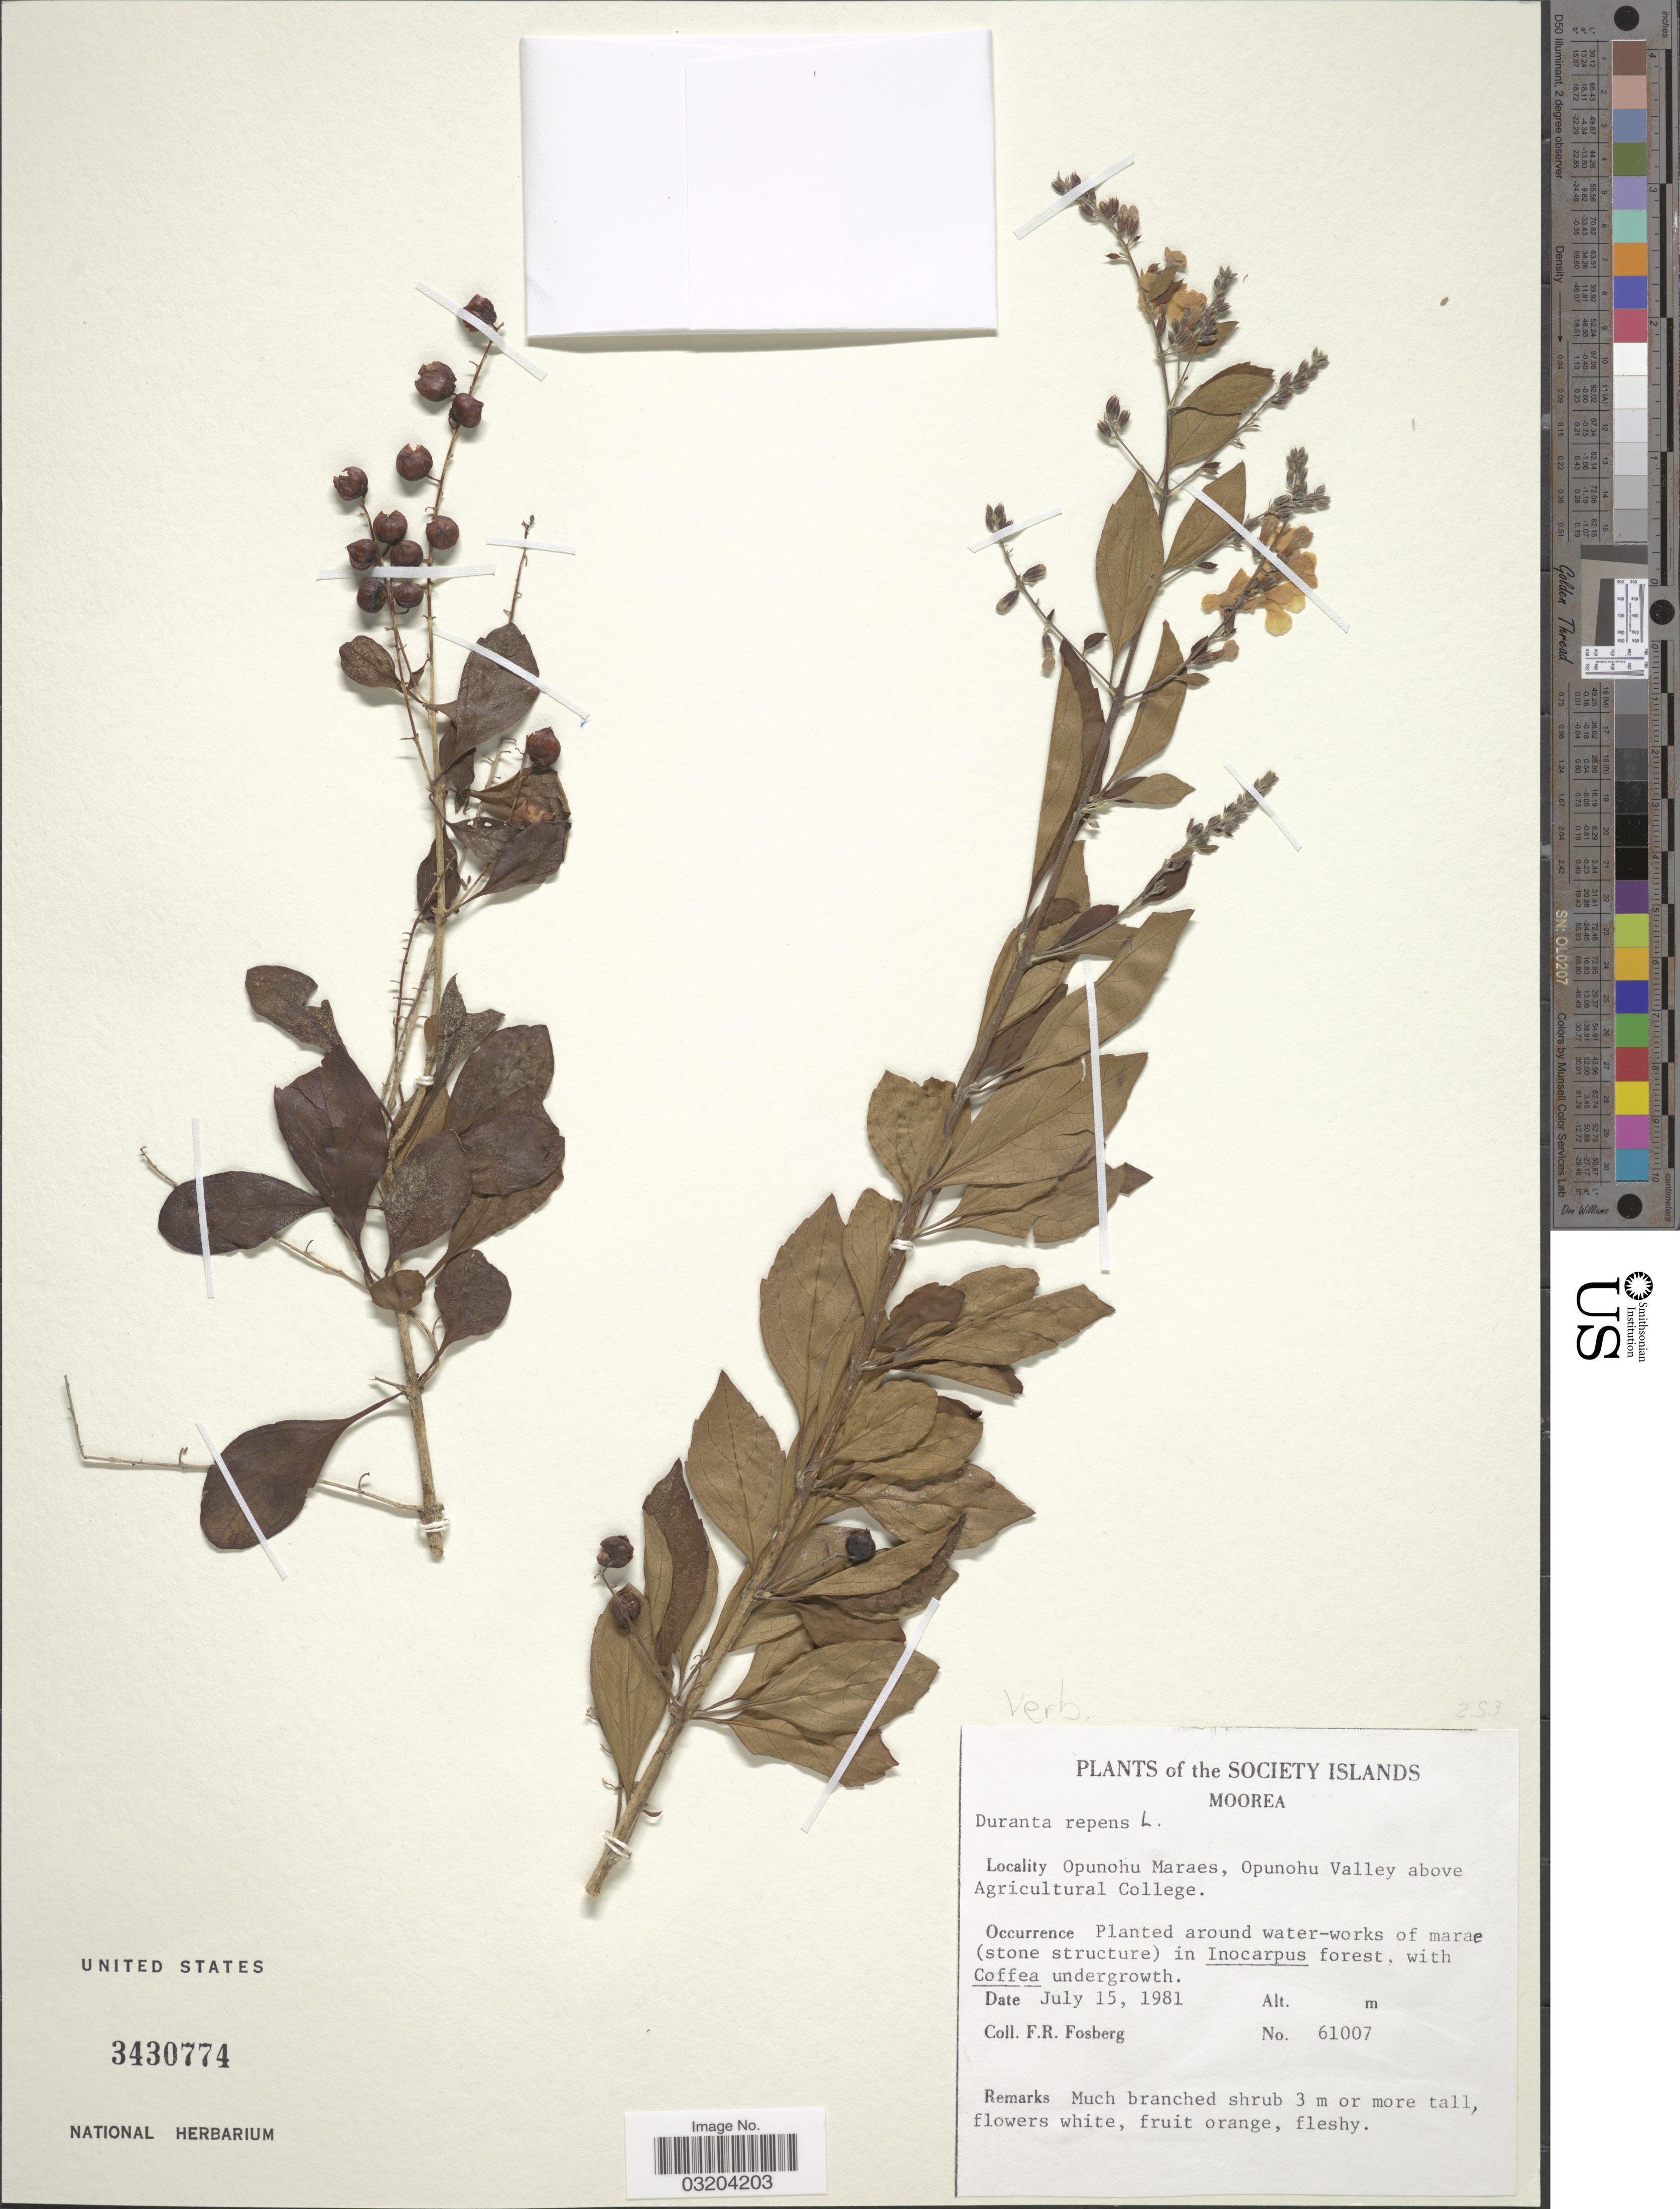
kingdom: Plantae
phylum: Tracheophyta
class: Magnoliopsida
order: Lamiales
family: Verbenaceae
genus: Duranta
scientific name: Duranta erecta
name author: L.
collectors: F. R. Fosberg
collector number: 61007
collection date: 1981-07-15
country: French Polynesia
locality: The Society Islands, Moorea. Opunohu Maraes, Opunohu Valley above Agricultural College.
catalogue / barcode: US 3430774